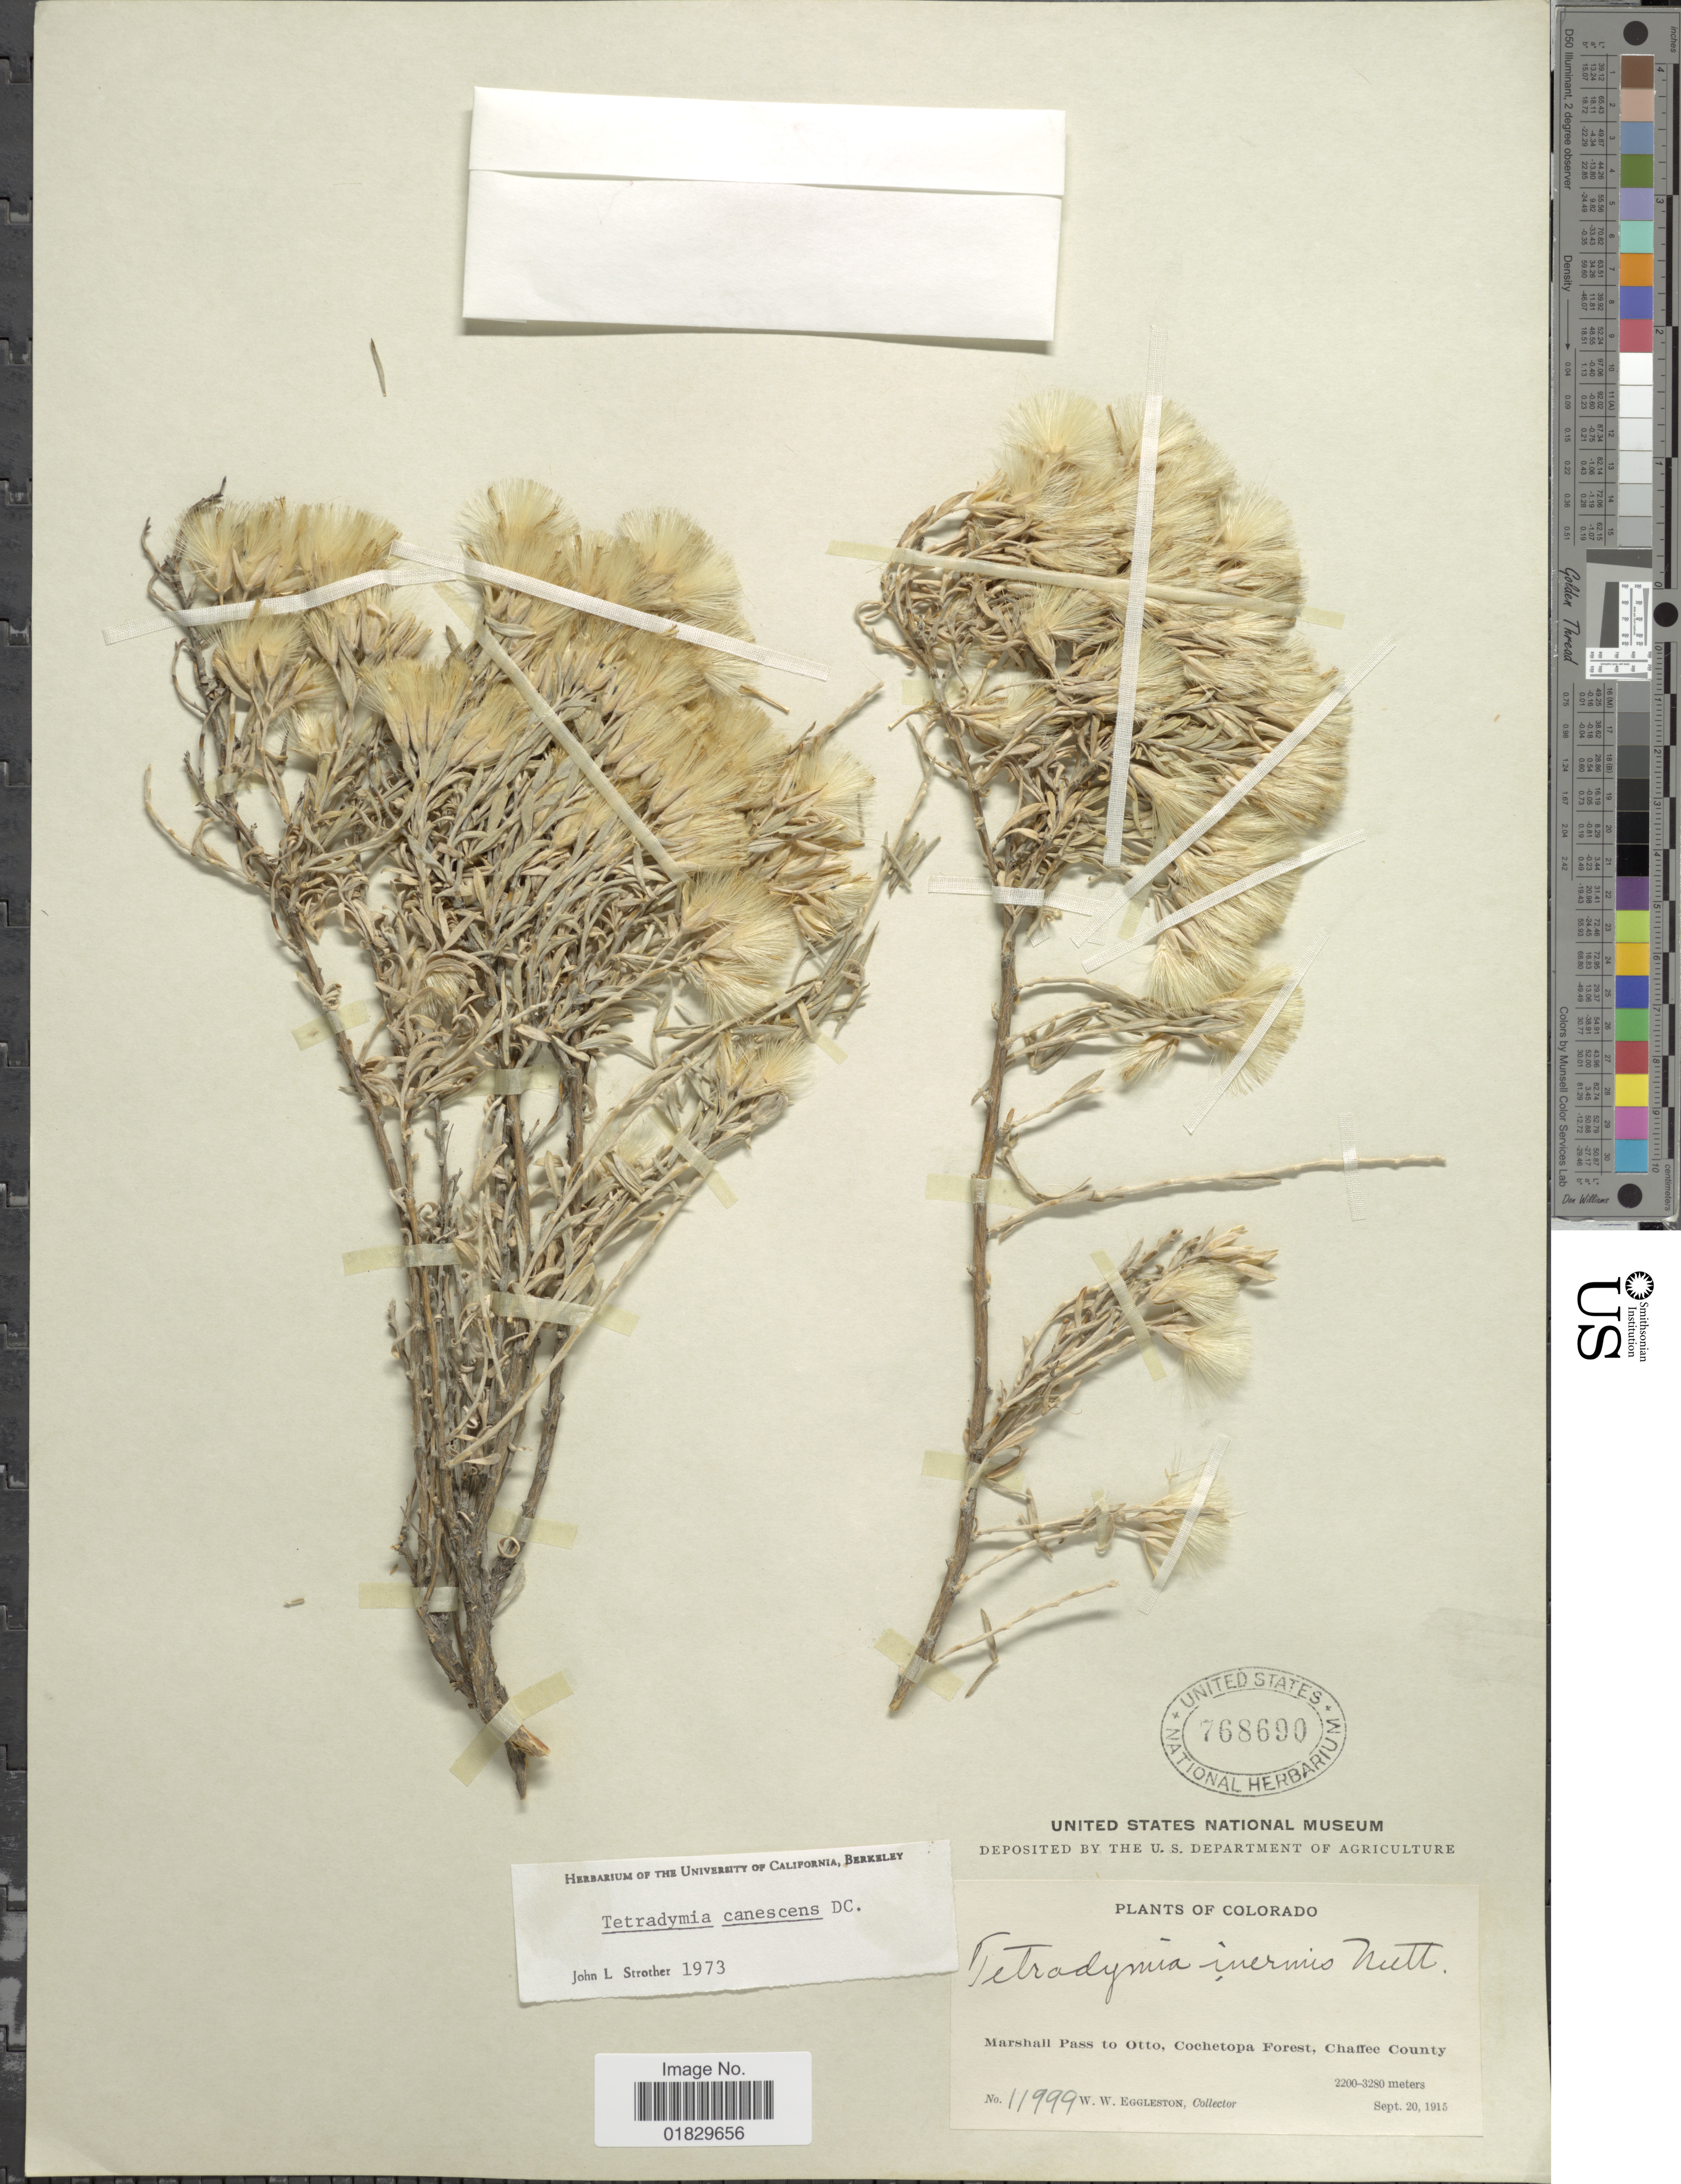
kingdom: Plantae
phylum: Tracheophyta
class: Magnoliopsida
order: Asterales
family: Asteraceae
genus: Tetradymia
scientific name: Tetradymia canescens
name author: DC.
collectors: W. W. Eggleston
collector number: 11999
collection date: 1915-09-20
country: United States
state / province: Colorado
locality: Marshall Pass to Otto, Cochetopa Forest, Chaffee County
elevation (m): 2200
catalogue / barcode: US 768690